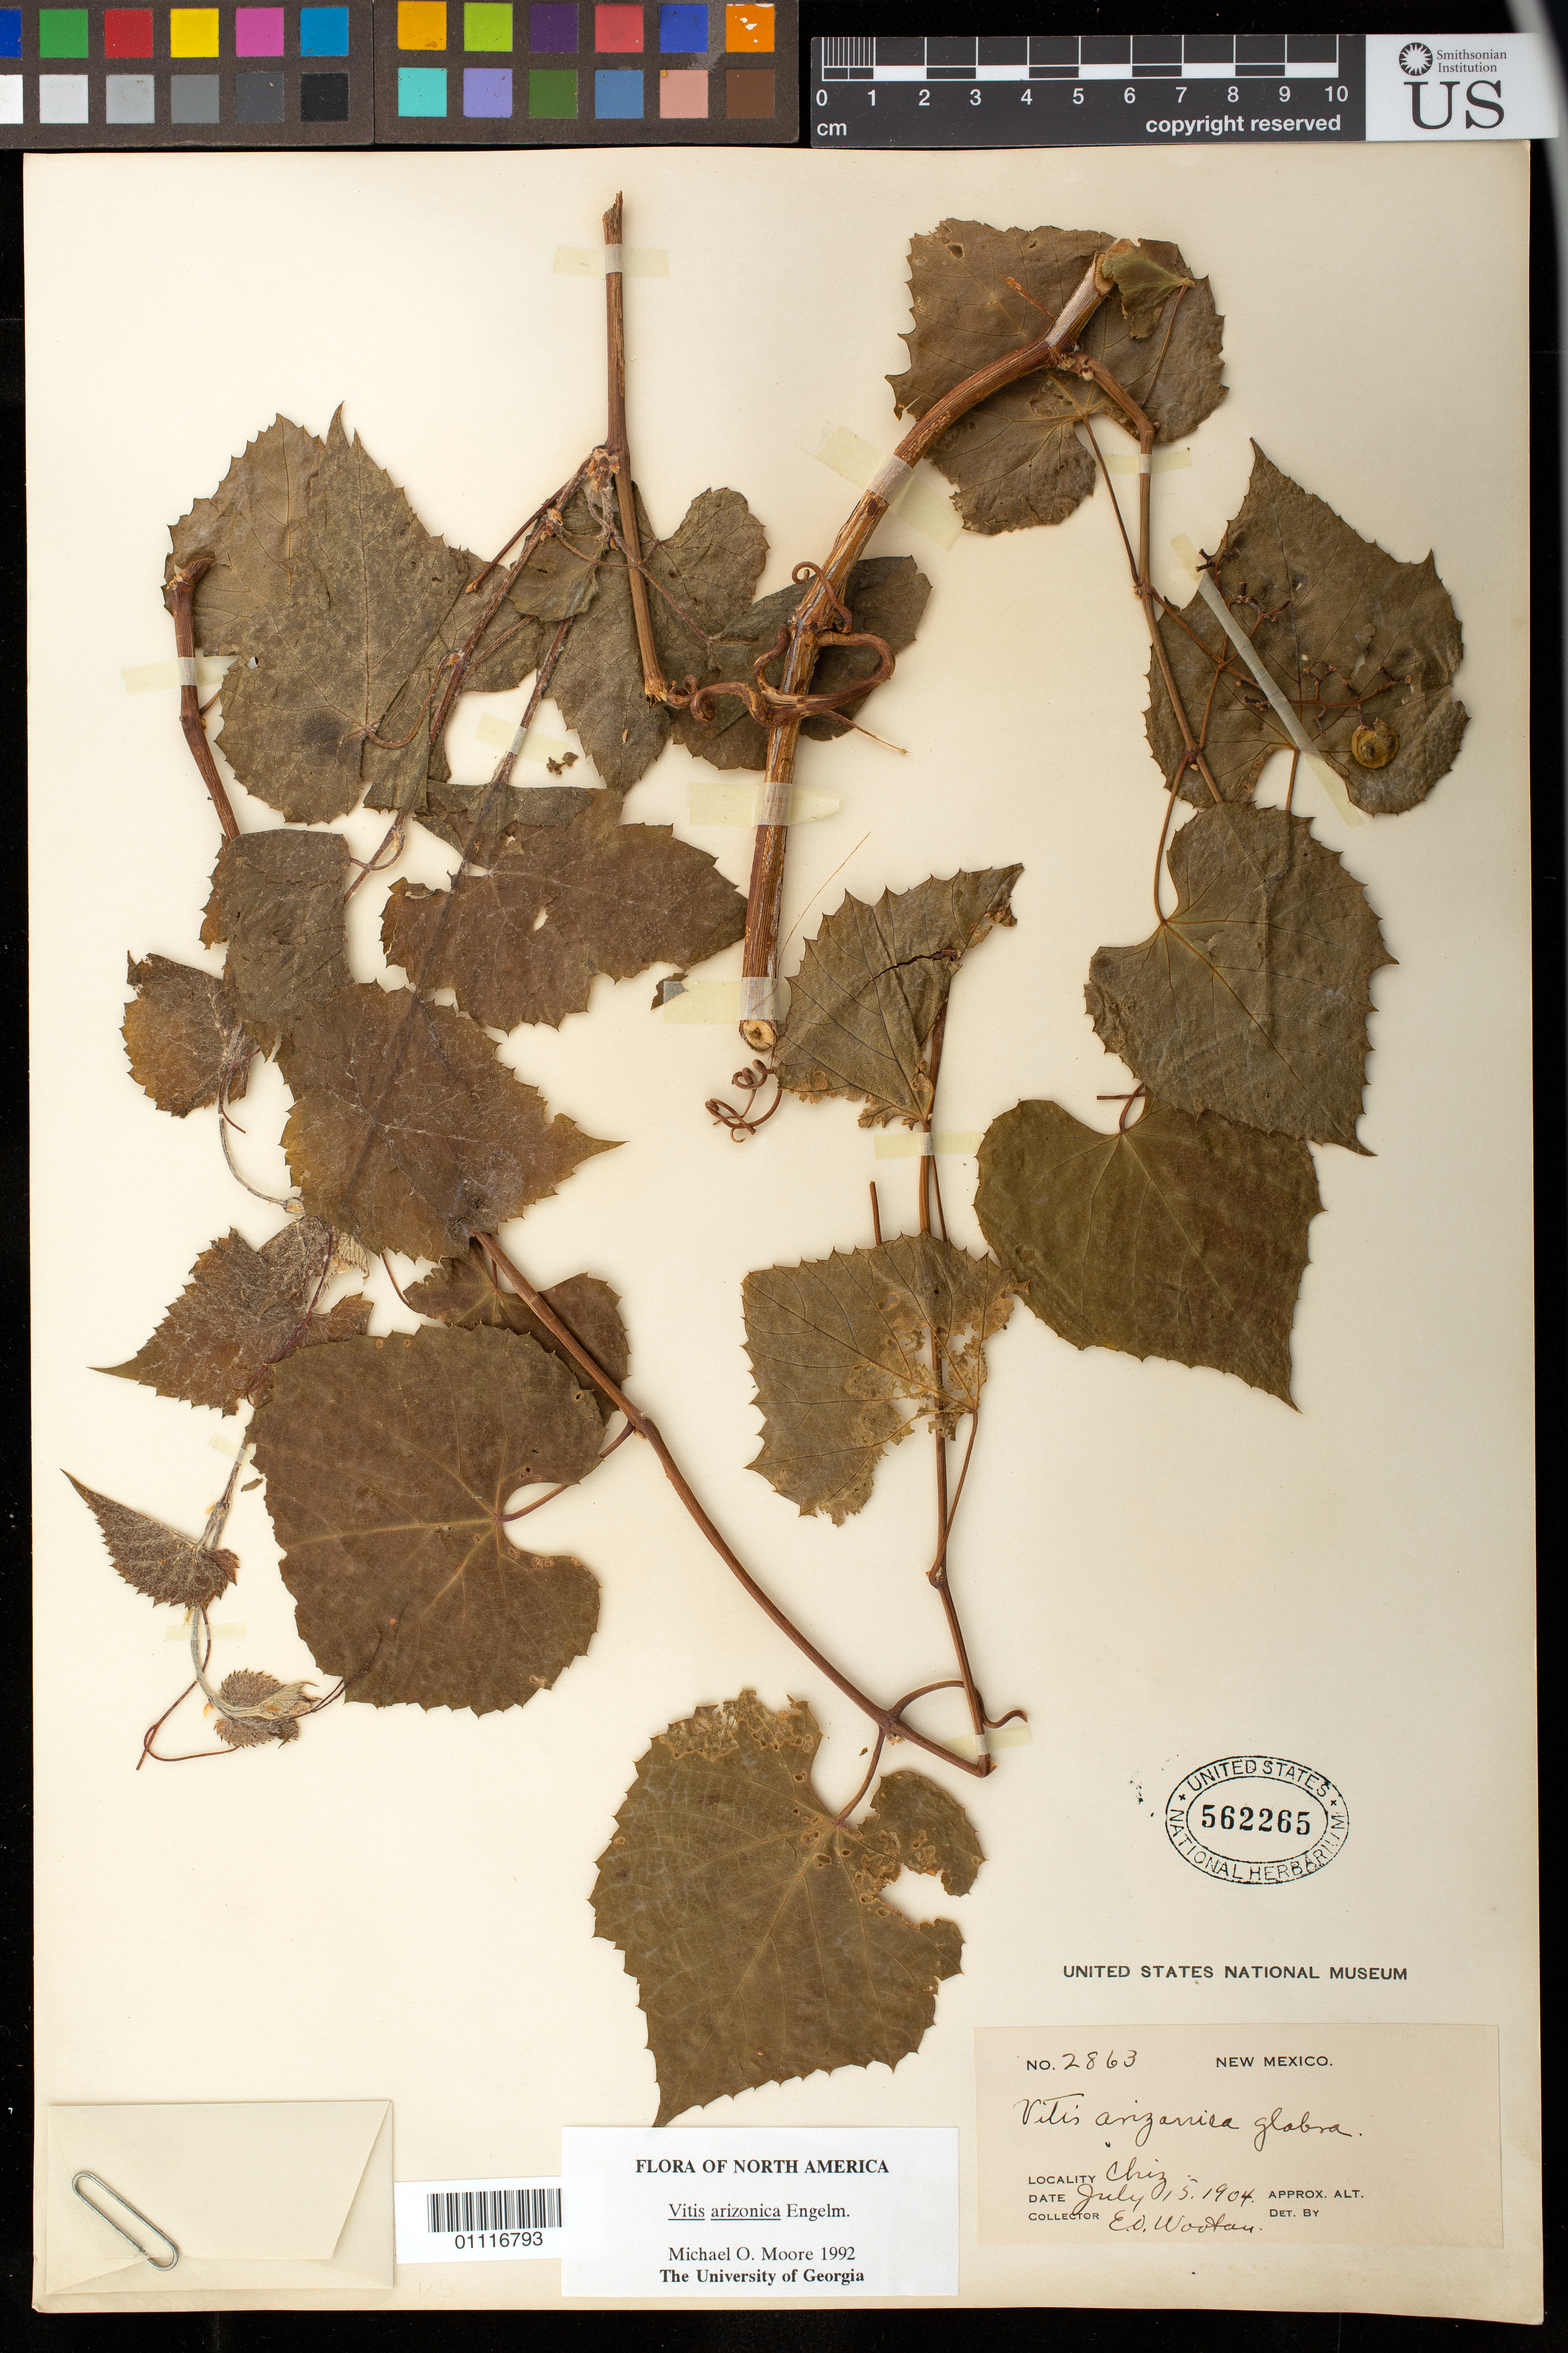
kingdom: Plantae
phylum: Tracheophyta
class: Magnoliopsida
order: Vitales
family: Vitaceae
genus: Vitis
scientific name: Vitis arizonica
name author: Engelm.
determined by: Moore, M. O.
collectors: E. O. Wooton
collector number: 2863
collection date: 1904-07-05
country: United States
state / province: New Mexico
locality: Chiz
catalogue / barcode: US 562265